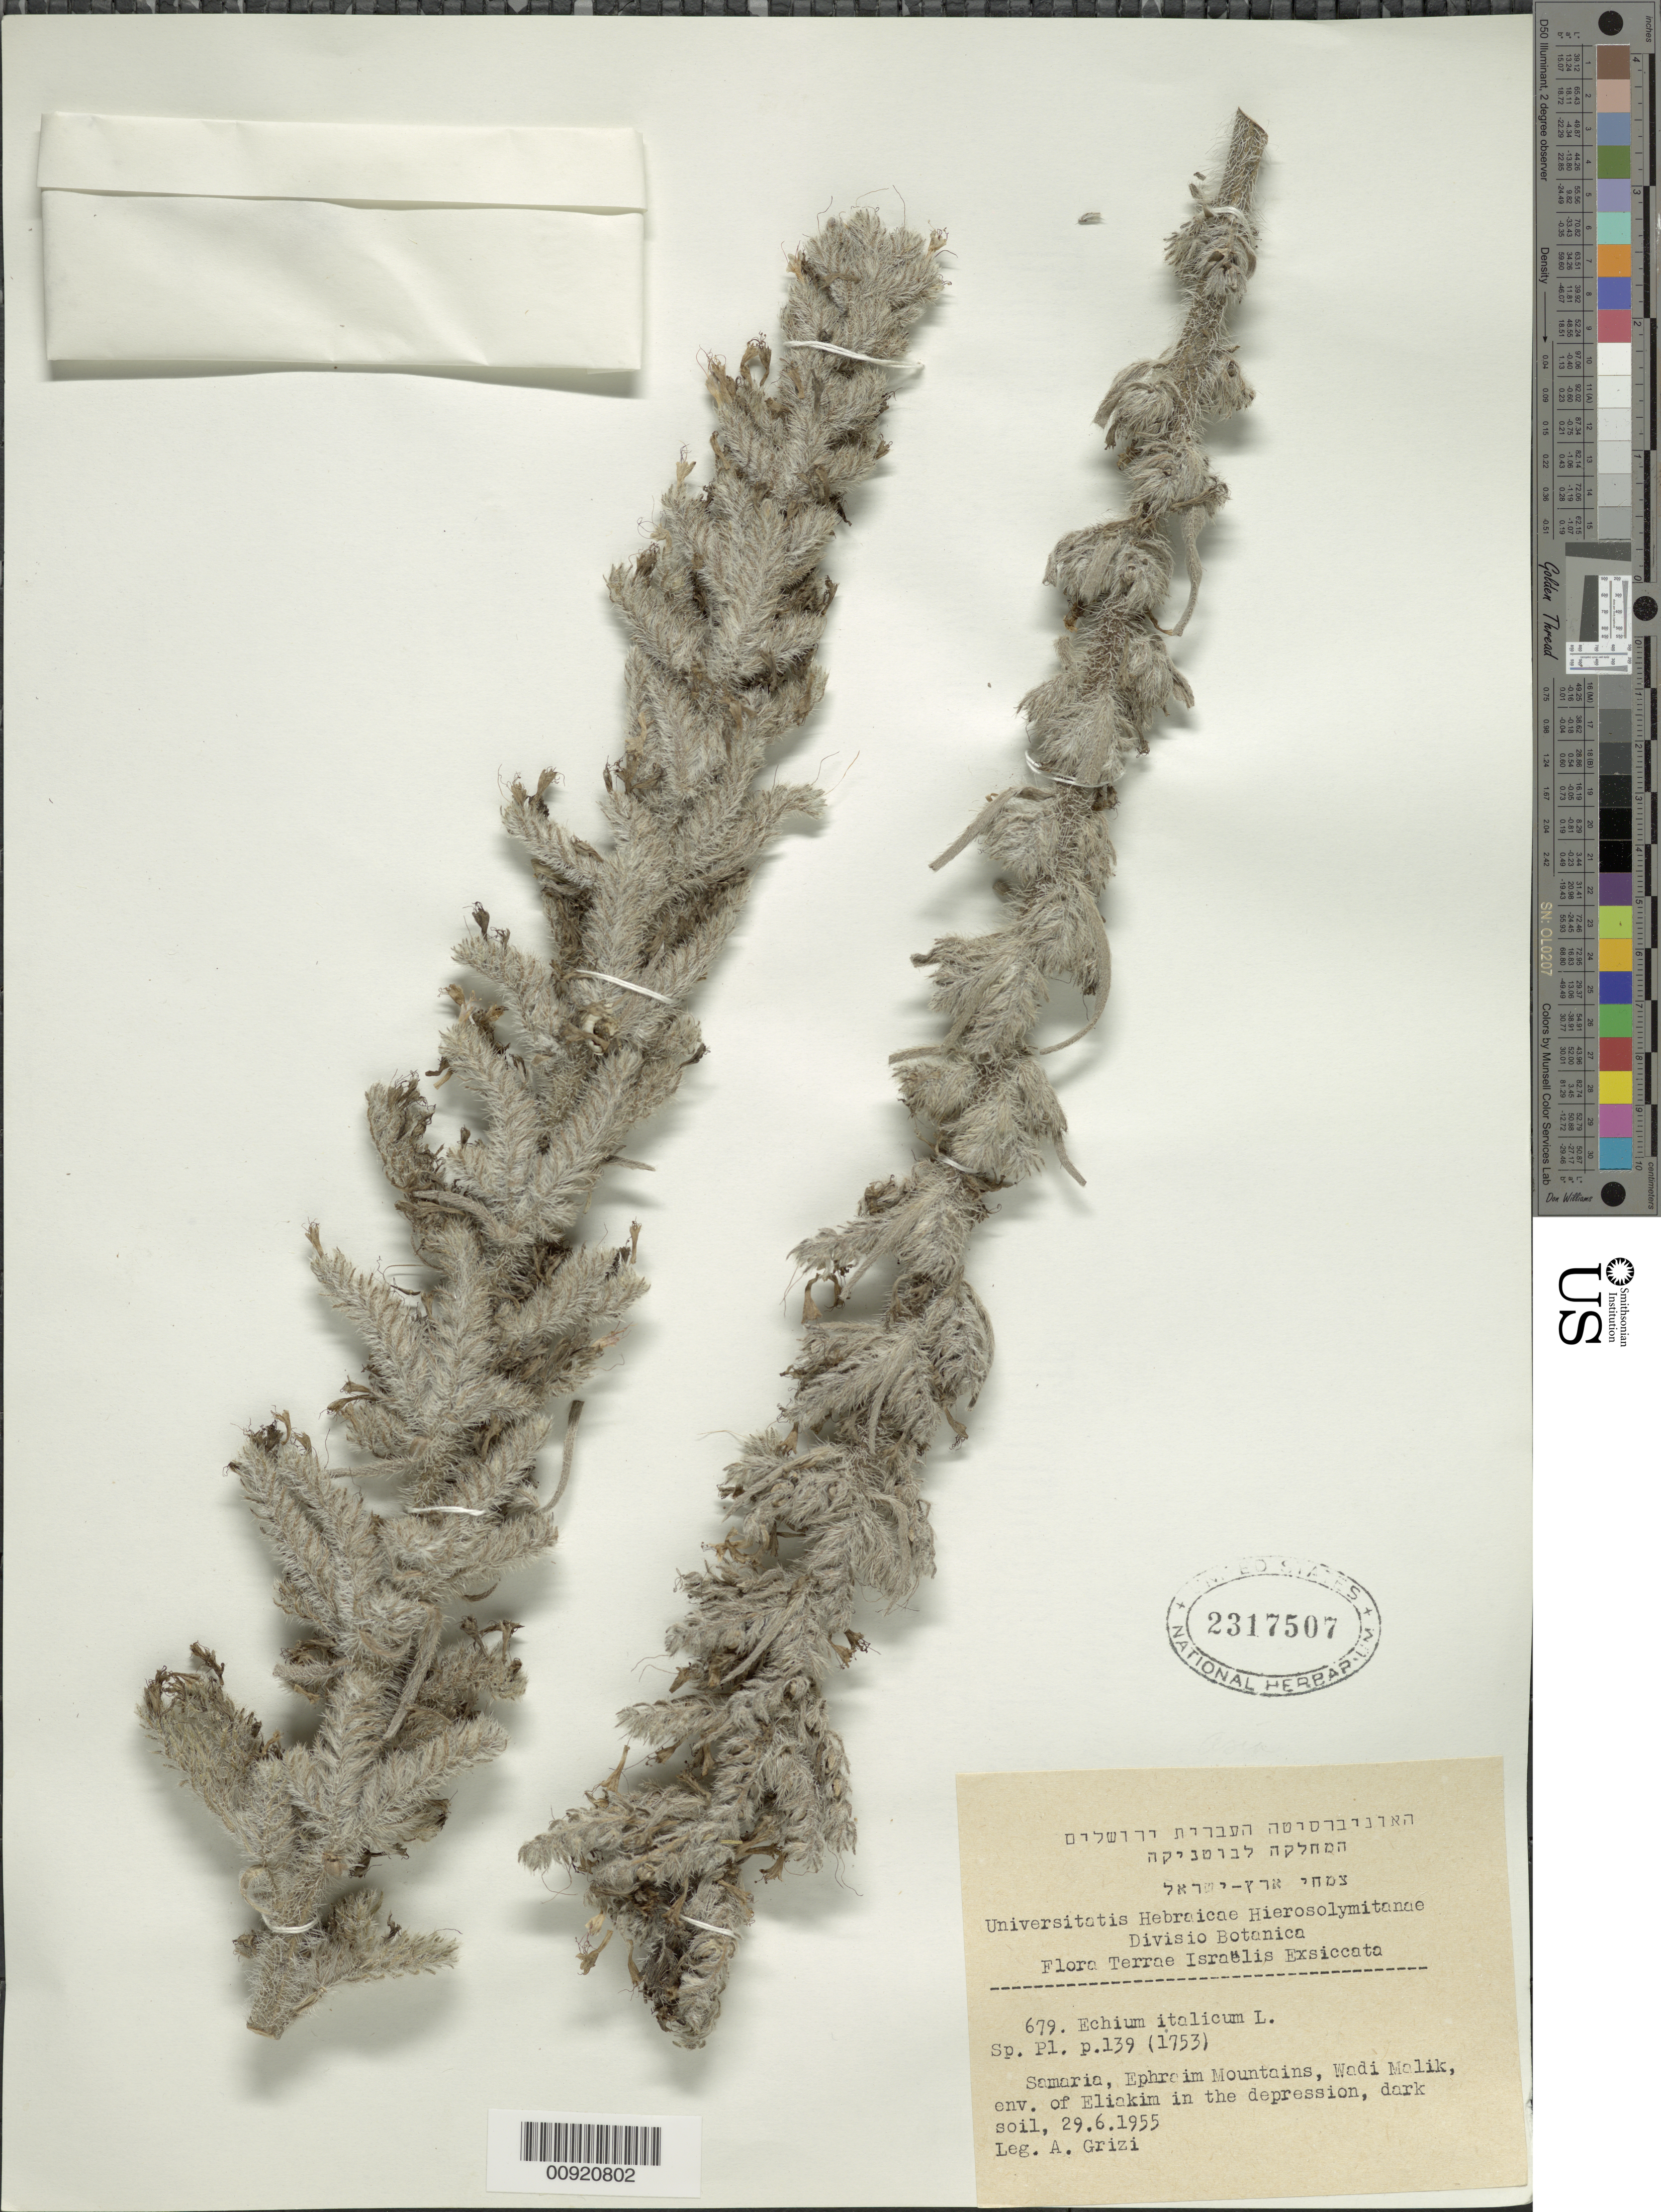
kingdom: Plantae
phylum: Tracheophyta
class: Magnoliopsida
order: Boraginales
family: Boraginaceae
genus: Echium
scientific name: Echium italicum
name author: L.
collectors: A. Grizi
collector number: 679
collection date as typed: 29 Jun 1955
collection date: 1955-06-29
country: Israel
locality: samaria, Ephraim Mountains, Wadi Malik, ev. Of Eliakim in the depression.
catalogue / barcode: US 2317507